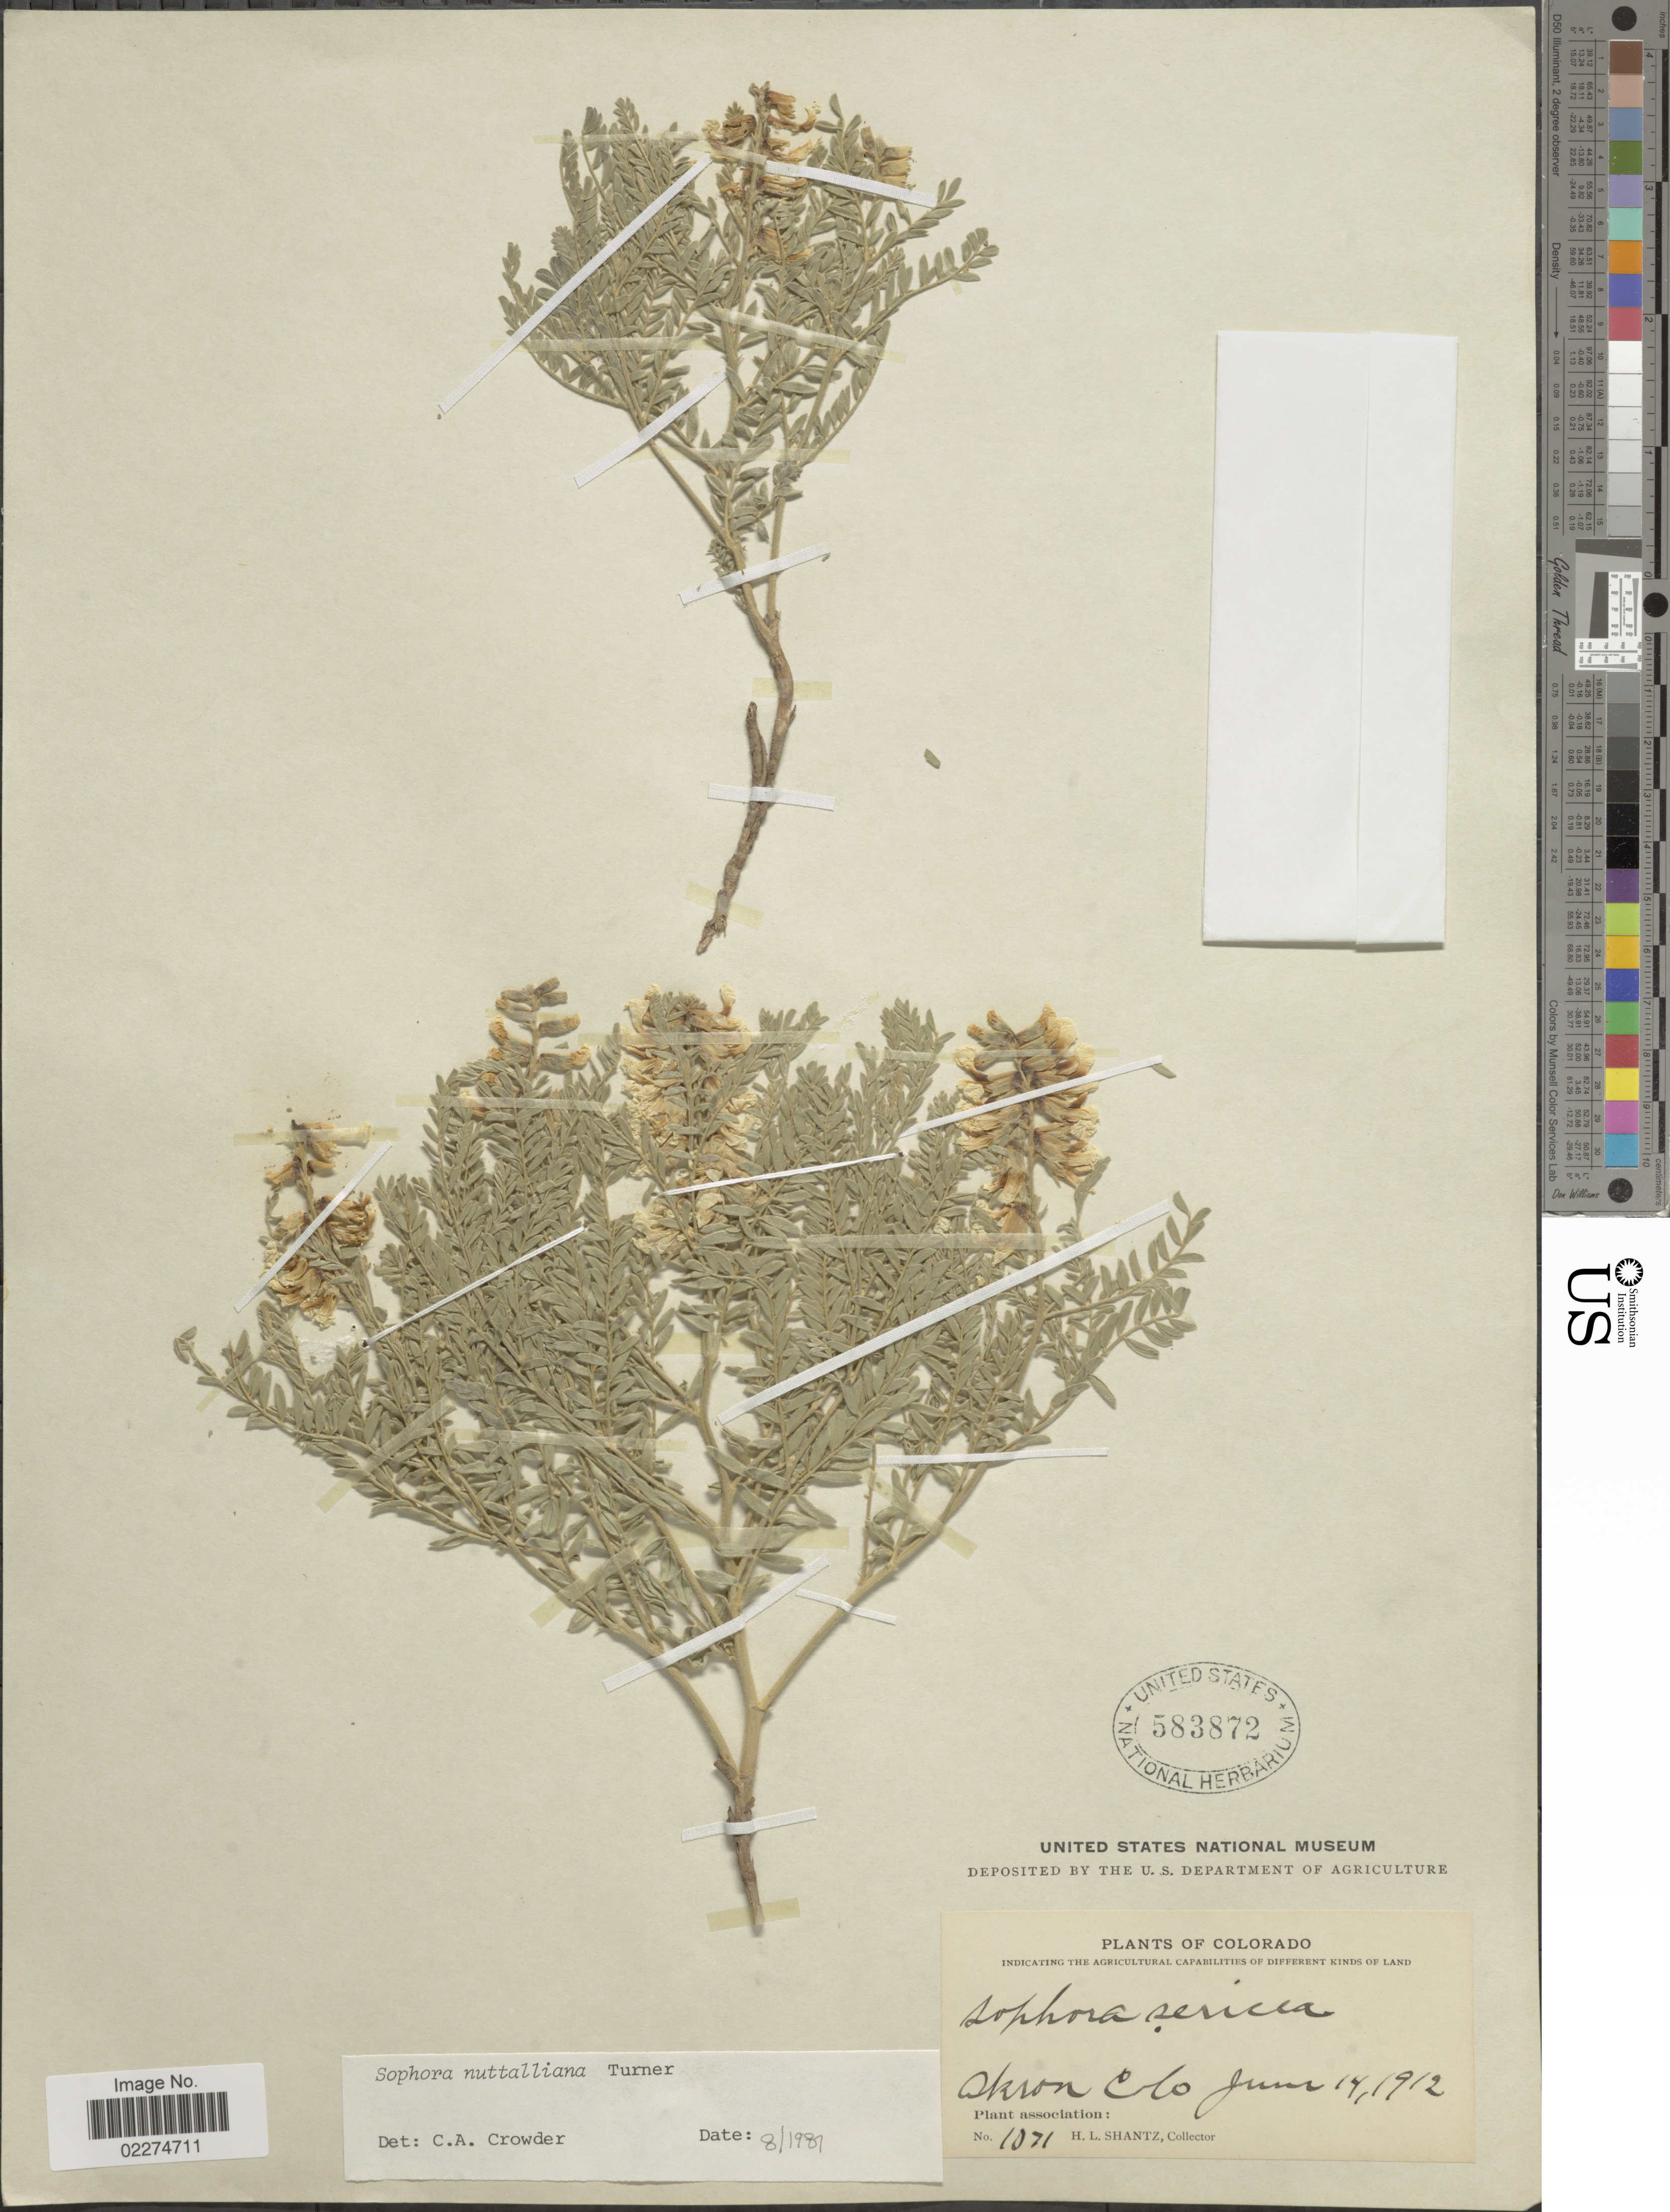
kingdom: Plantae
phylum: Tracheophyta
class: Magnoliopsida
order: Fabales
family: Fabaceae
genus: Sophora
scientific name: Sophora nuttalliana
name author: B.L. Turner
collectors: H. Shantz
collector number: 1071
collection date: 1912-06-14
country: United States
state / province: Colorado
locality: Akron Colo.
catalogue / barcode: US 583872